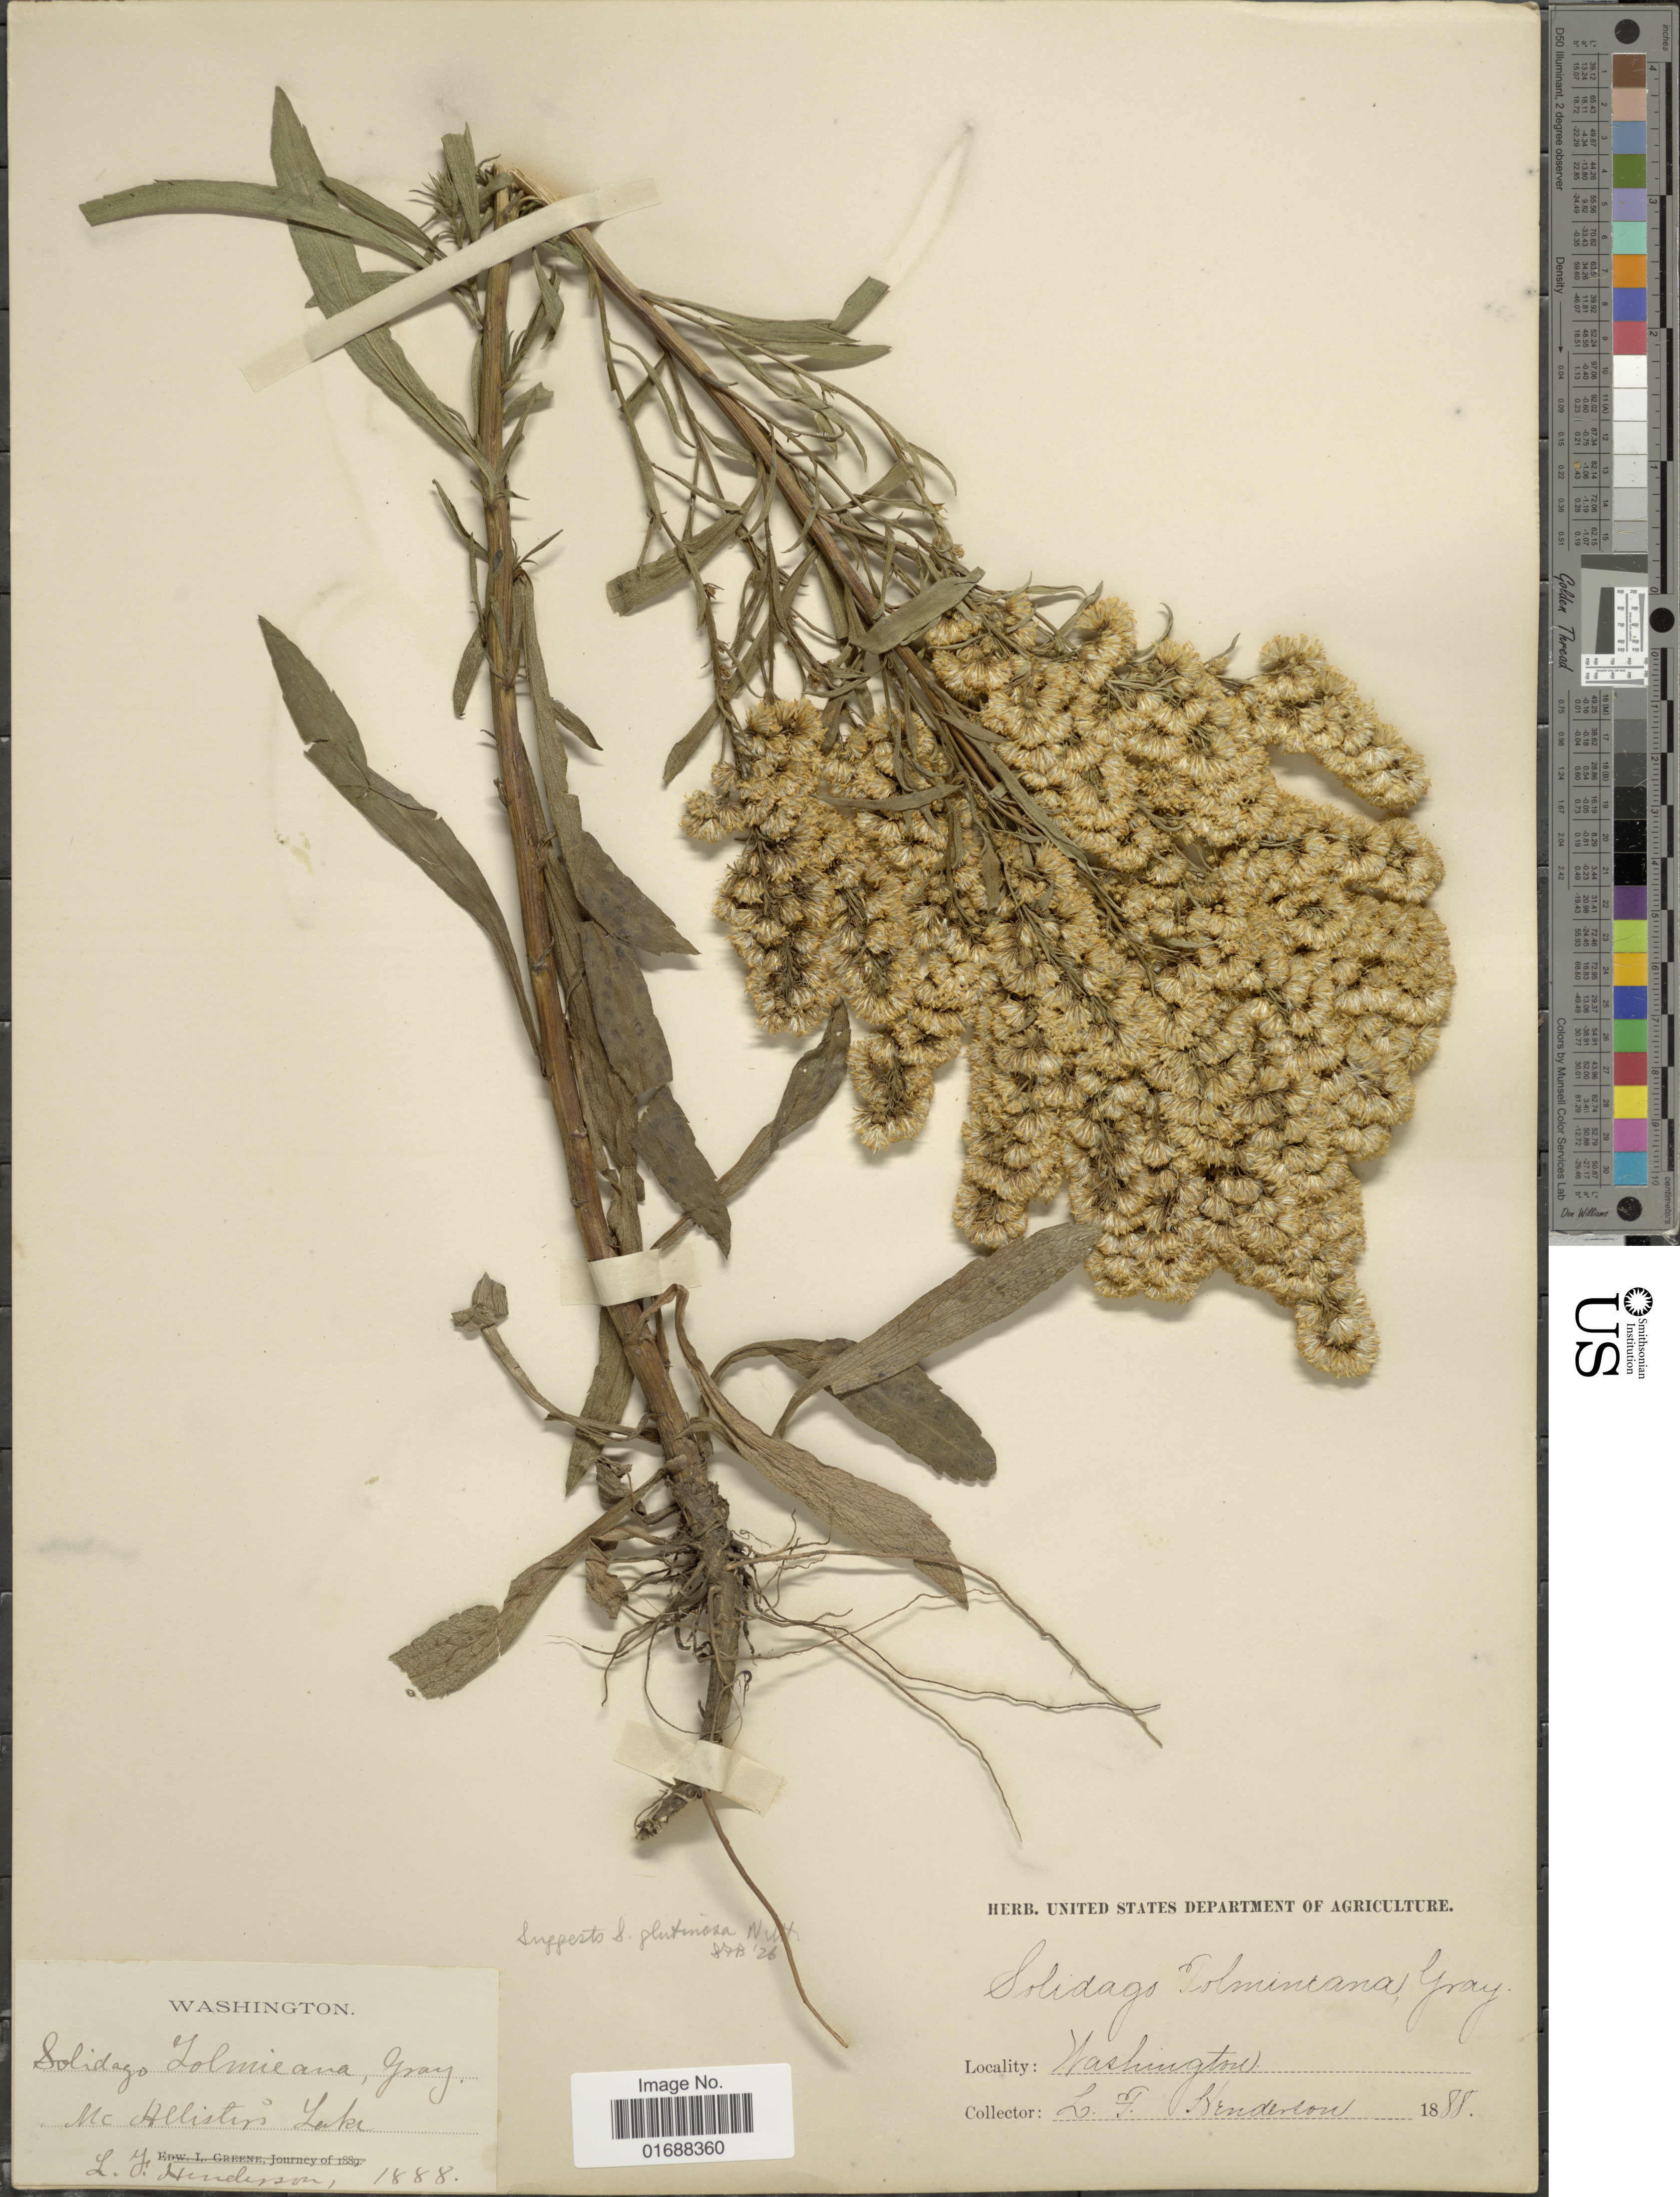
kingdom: Plantae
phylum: Tracheophyta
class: Magnoliopsida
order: Asterales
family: Asteraceae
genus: Solidago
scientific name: Solidago missouriensis var. missouriensis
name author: Nutt.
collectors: L. Henderson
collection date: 1888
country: United States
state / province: Washington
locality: Mc Alliston Lake